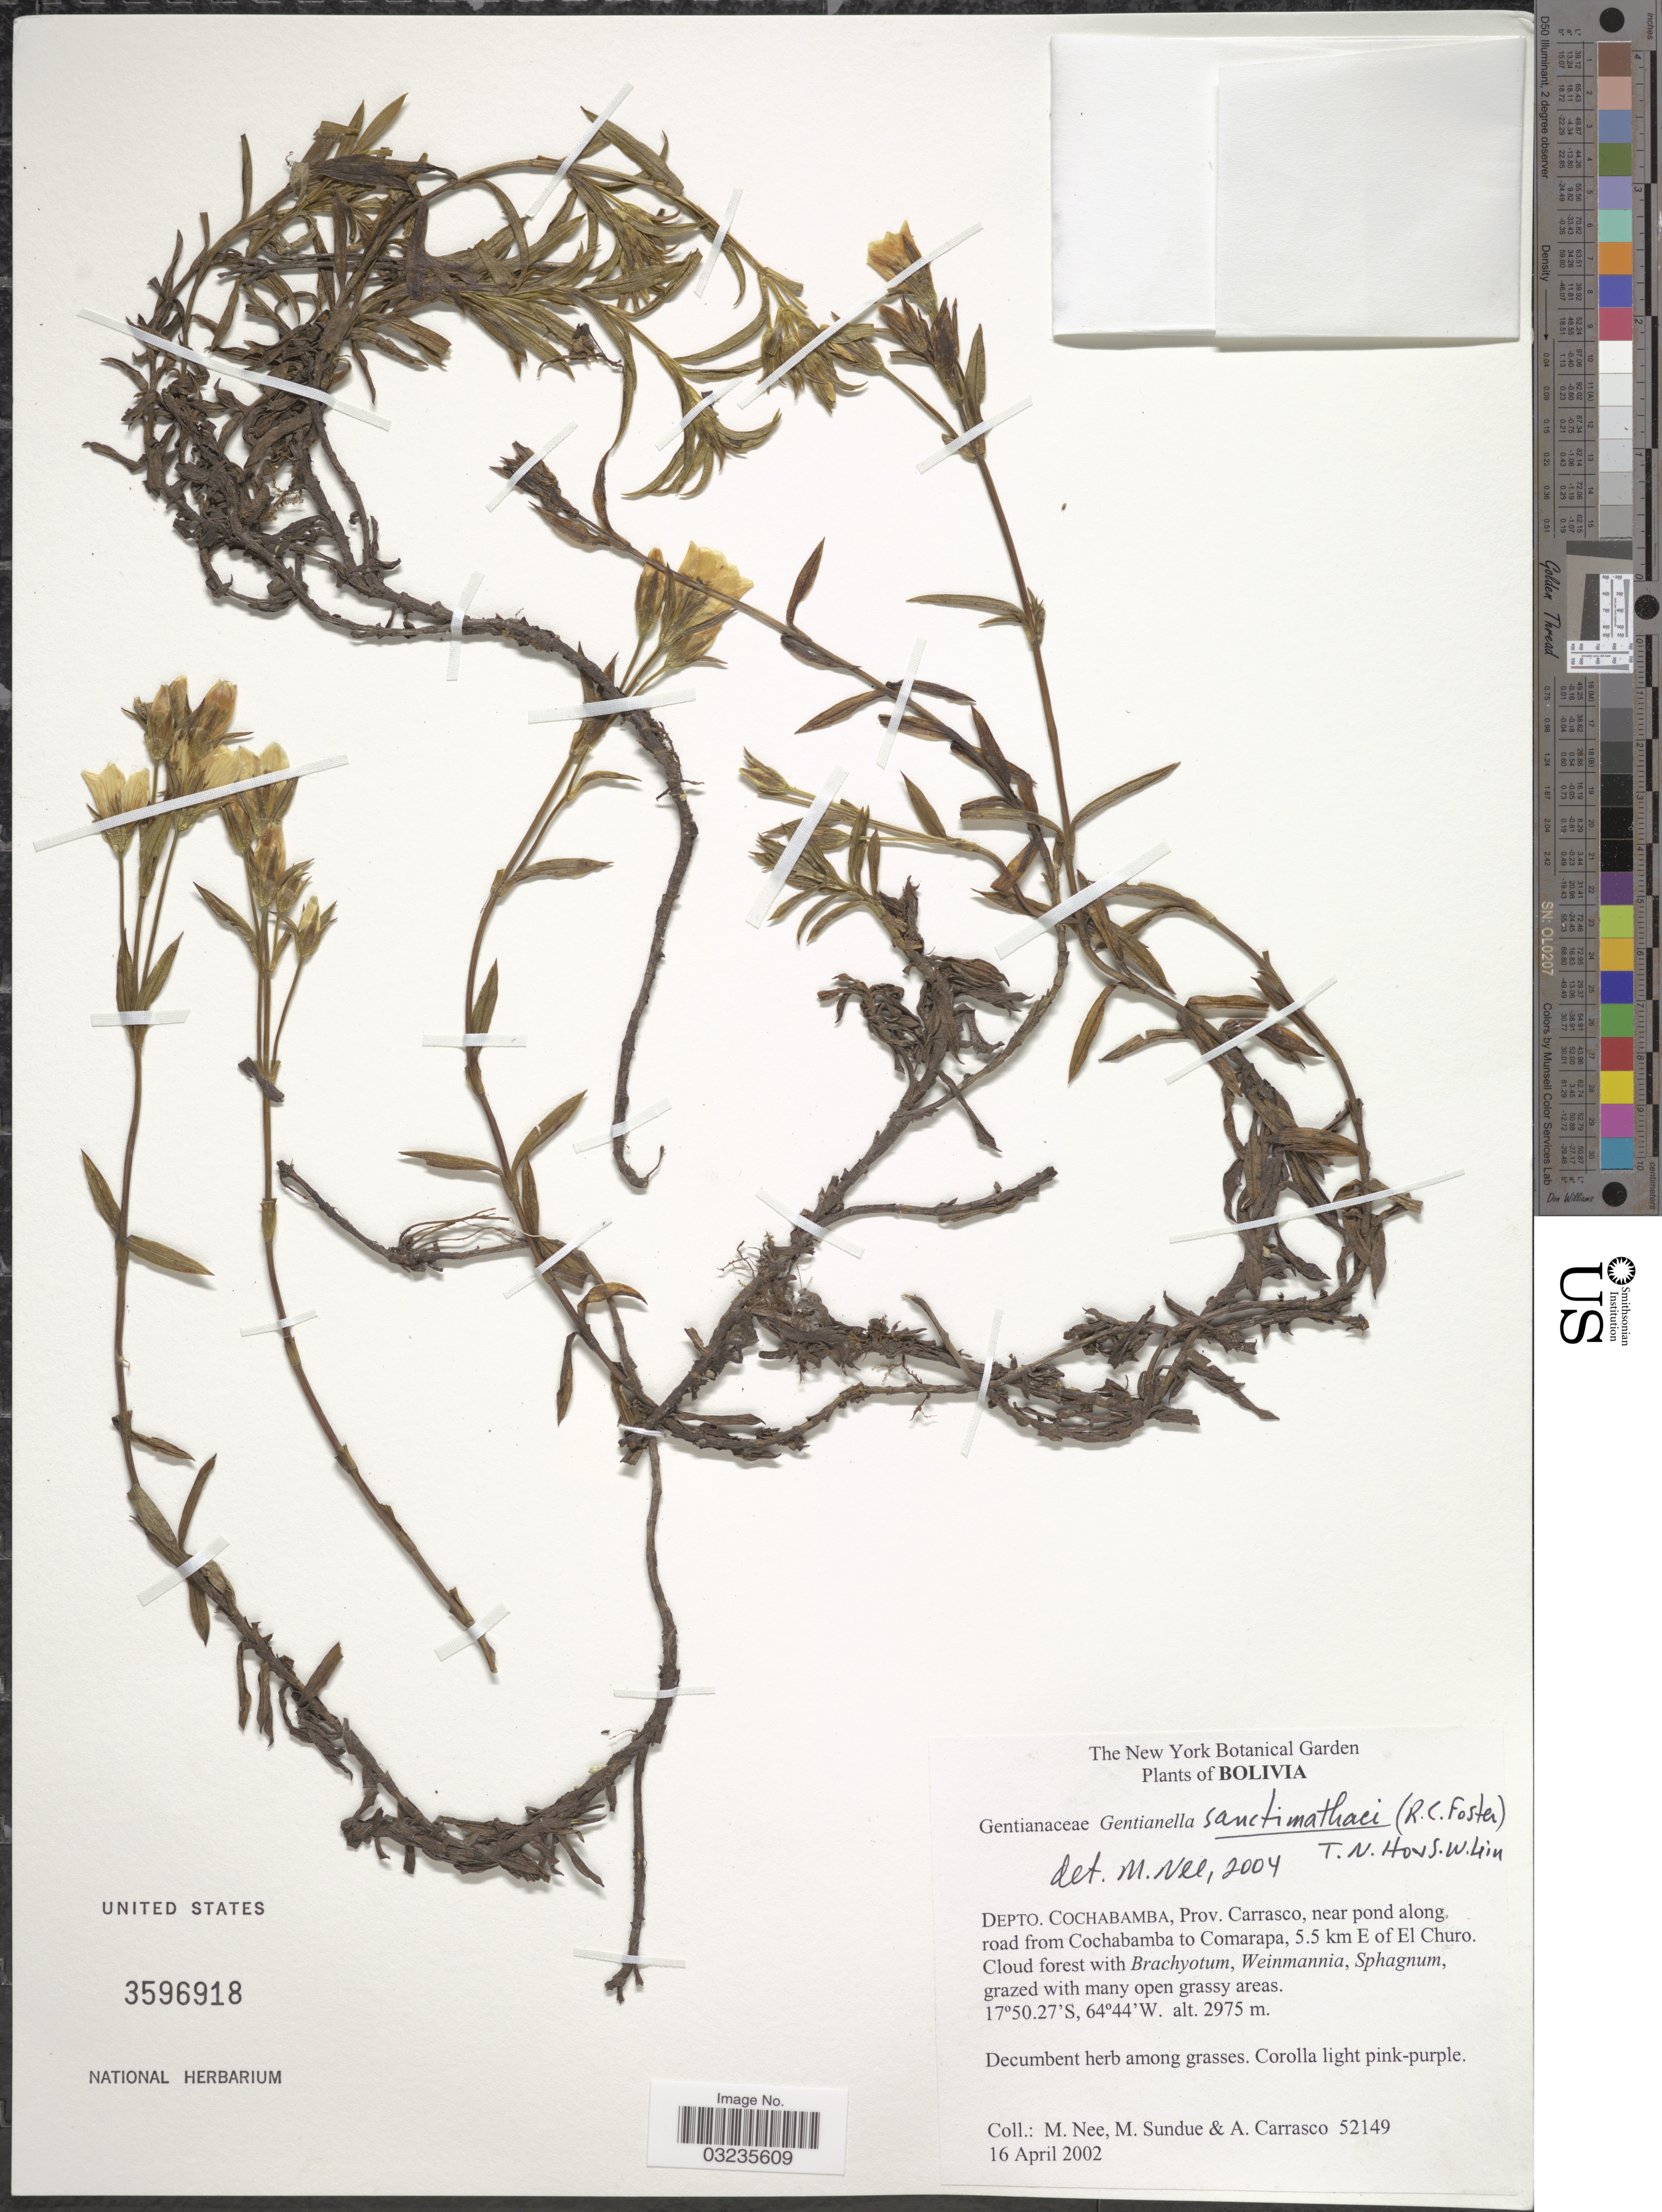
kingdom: Plantae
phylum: Tracheophyta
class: Magnoliopsida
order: Gentianales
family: Gentianaceae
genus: Gentiana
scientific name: Gentiana sancti-matthaei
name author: R.C. Foster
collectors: M. Nee, M. Sundue & A. Carrasco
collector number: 52149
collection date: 2002-04-16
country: Bolivia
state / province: Cochabamba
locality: Depto. Cochabamba, Prov. Carrasco, near pond along road from Cochabamba to Comarapa, 5.5 km E of El Churo.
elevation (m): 2975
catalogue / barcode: US 3596918